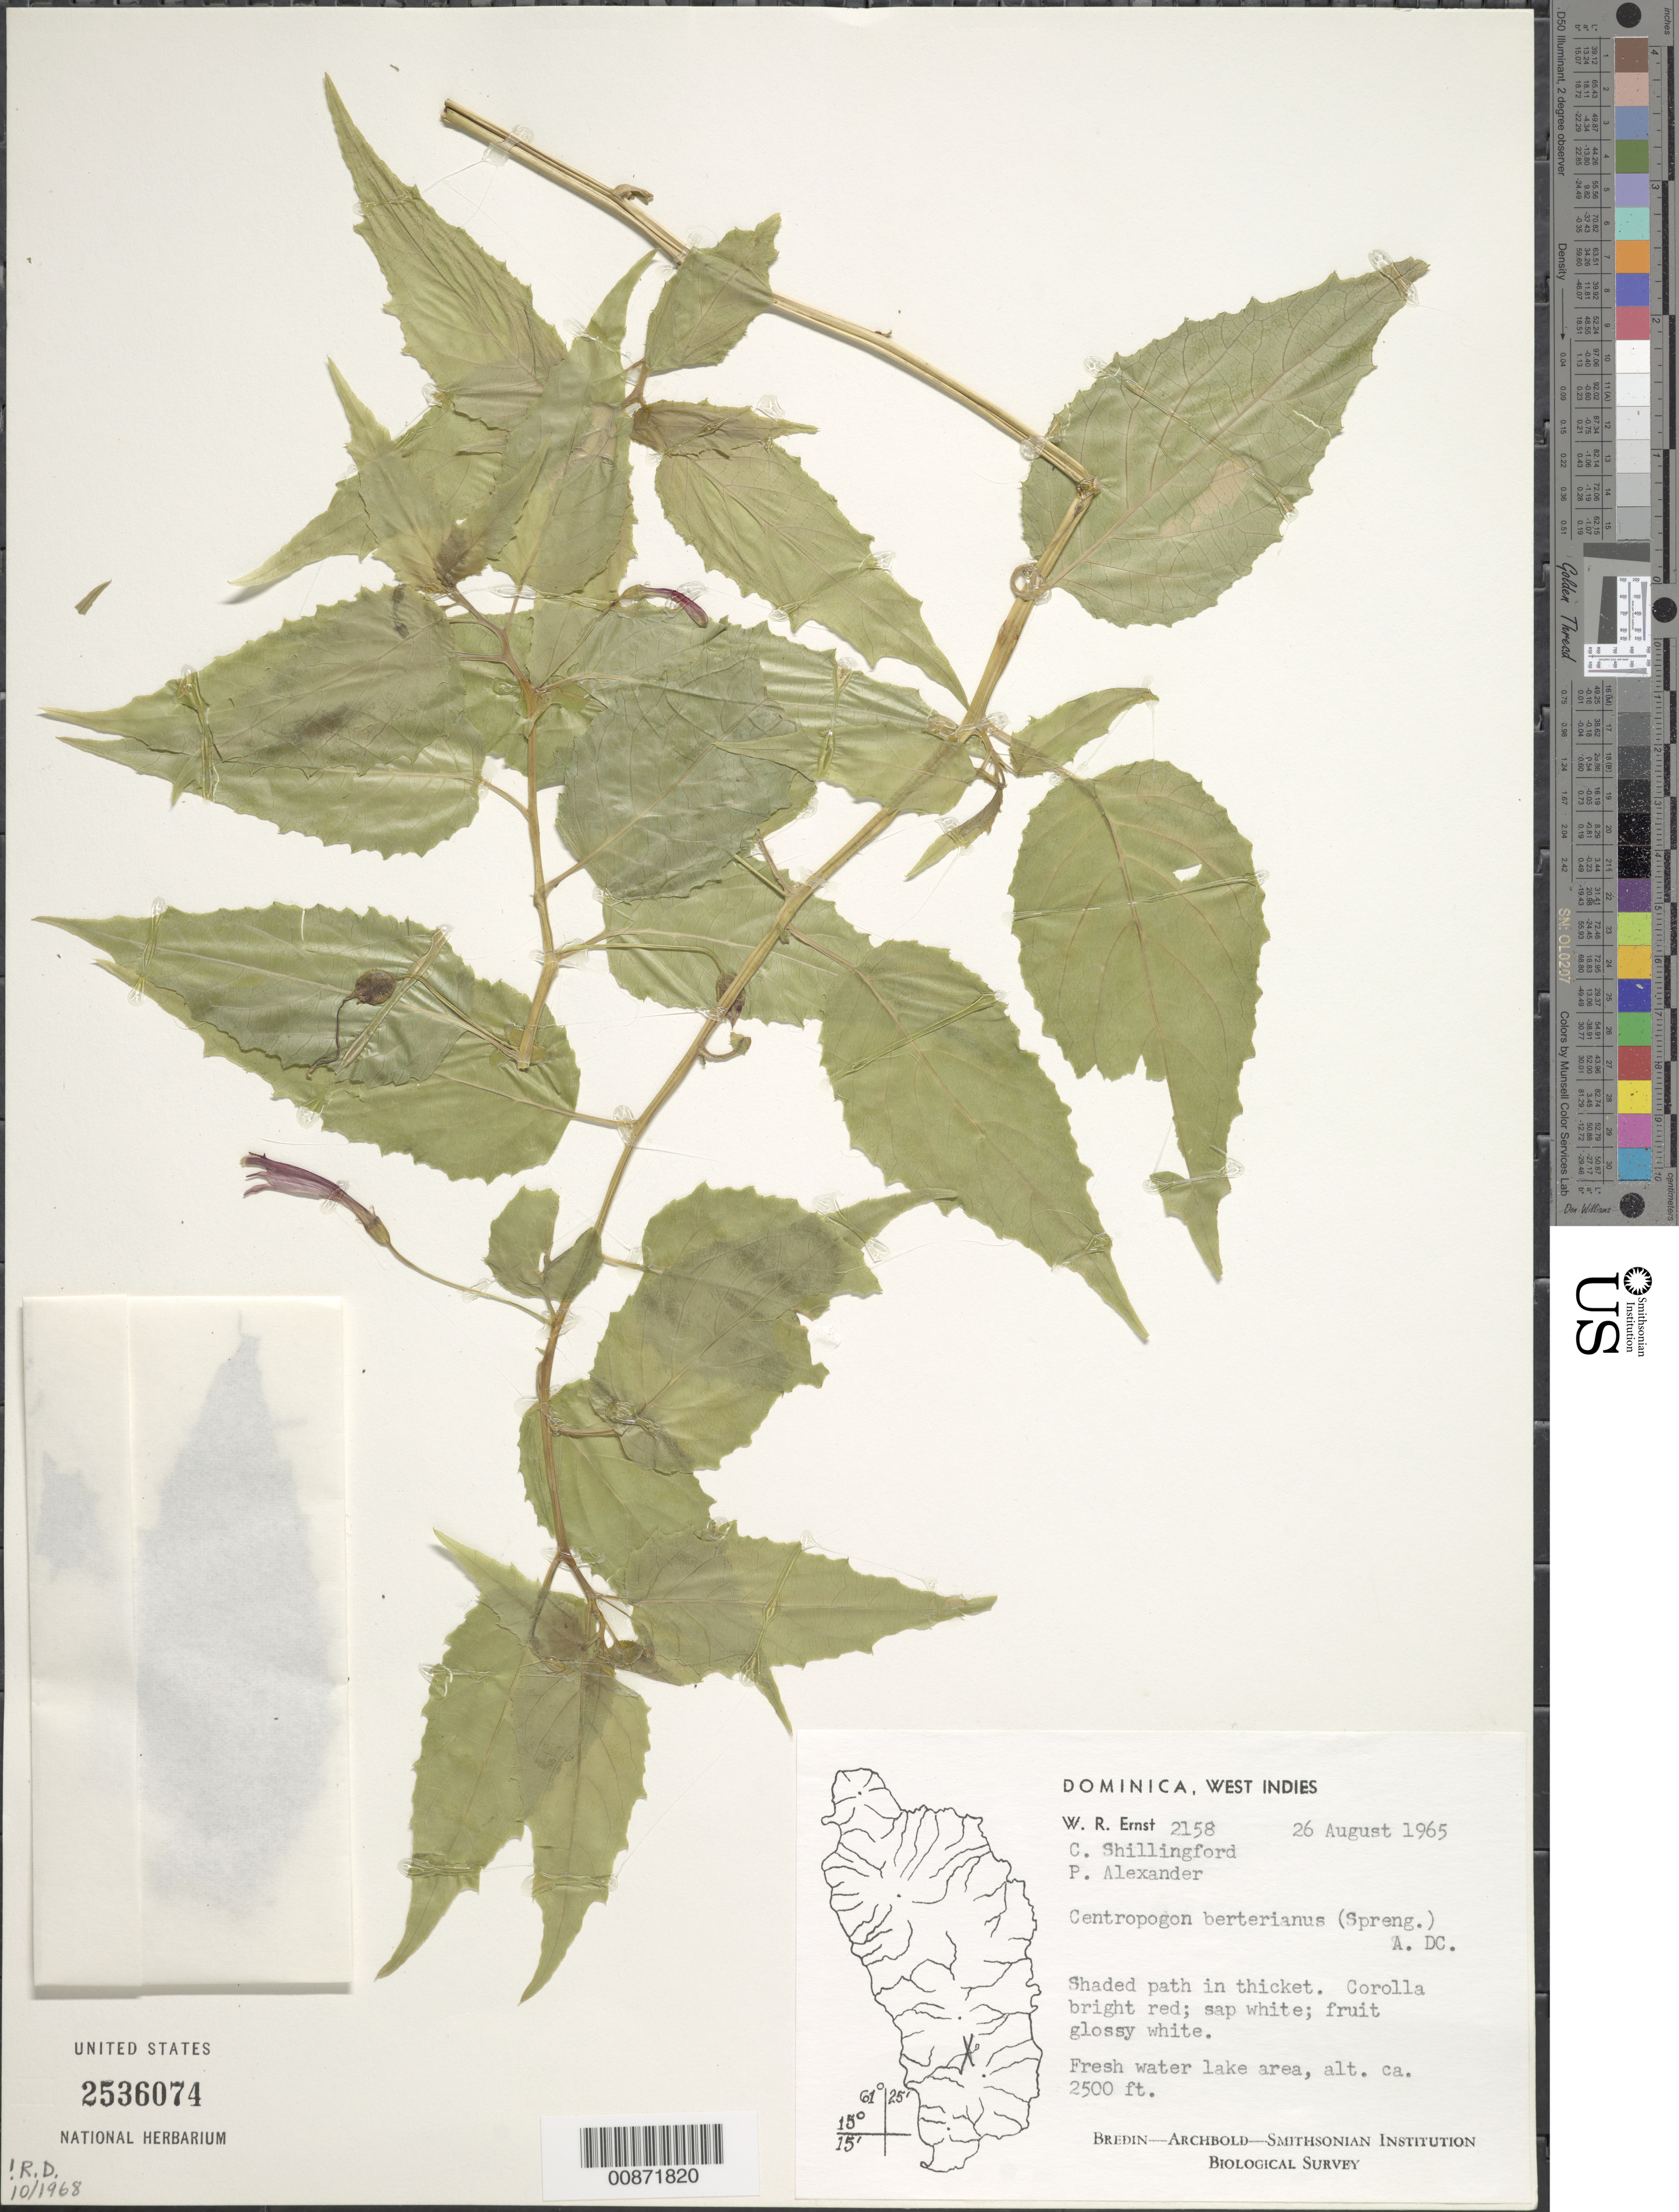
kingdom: Plantae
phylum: Tracheophyta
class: Magnoliopsida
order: Asterales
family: Campanulaceae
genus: Centropogon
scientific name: Centropogon berteroanus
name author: (Spreng.) DC.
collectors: W. R. Ernst, C. Shillingford & P. Alexander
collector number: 2158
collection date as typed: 26 Aug 1965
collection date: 1965-08-26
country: Dominica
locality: Fresh Water Lake area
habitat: Shaded path in thicket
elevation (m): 762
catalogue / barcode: US 2536074